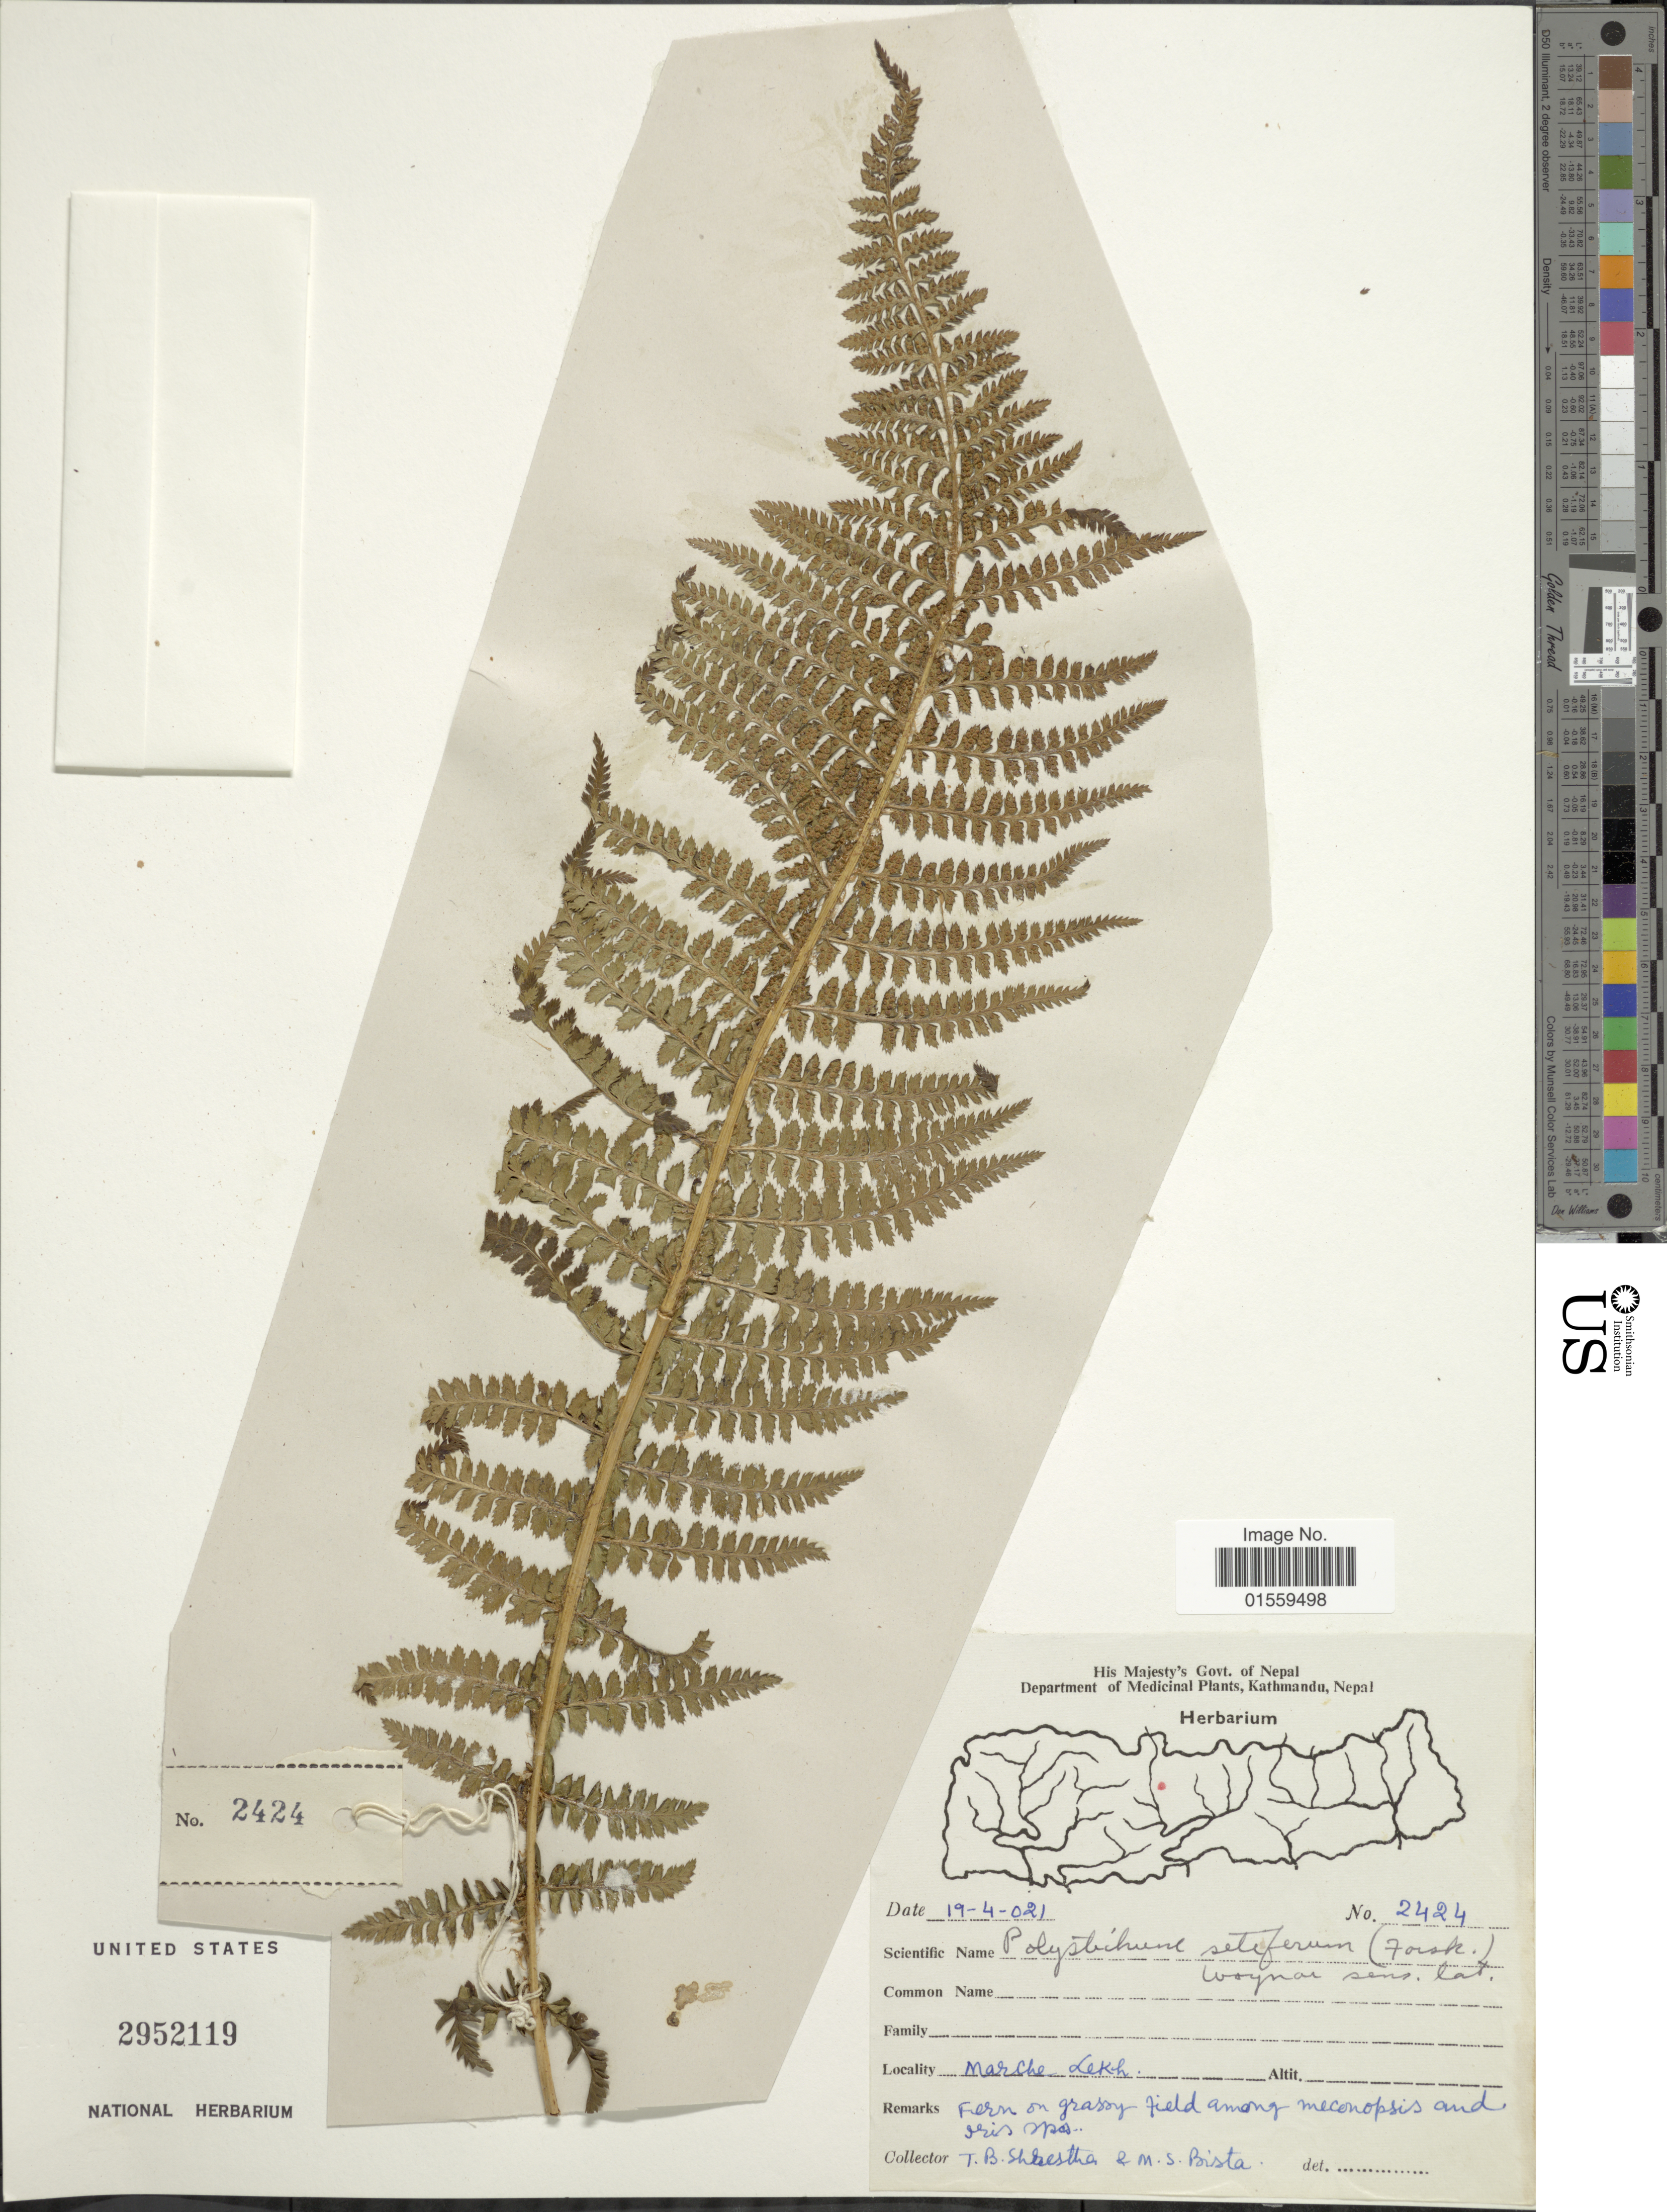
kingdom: Plantae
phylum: Tracheophyta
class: Polypodiopsida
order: Polypodiales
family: Dryopteridaceae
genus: Polystichum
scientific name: Polystichum setiferum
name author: (Forssk.) Moore ex Woynar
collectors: T. B. Shrestha & M. Bista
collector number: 2424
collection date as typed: Transcribed d/m/y: 19/4/1012; 012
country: Nepal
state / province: Western Region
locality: Marche Lekh. [interpreted]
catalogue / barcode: US 2952119